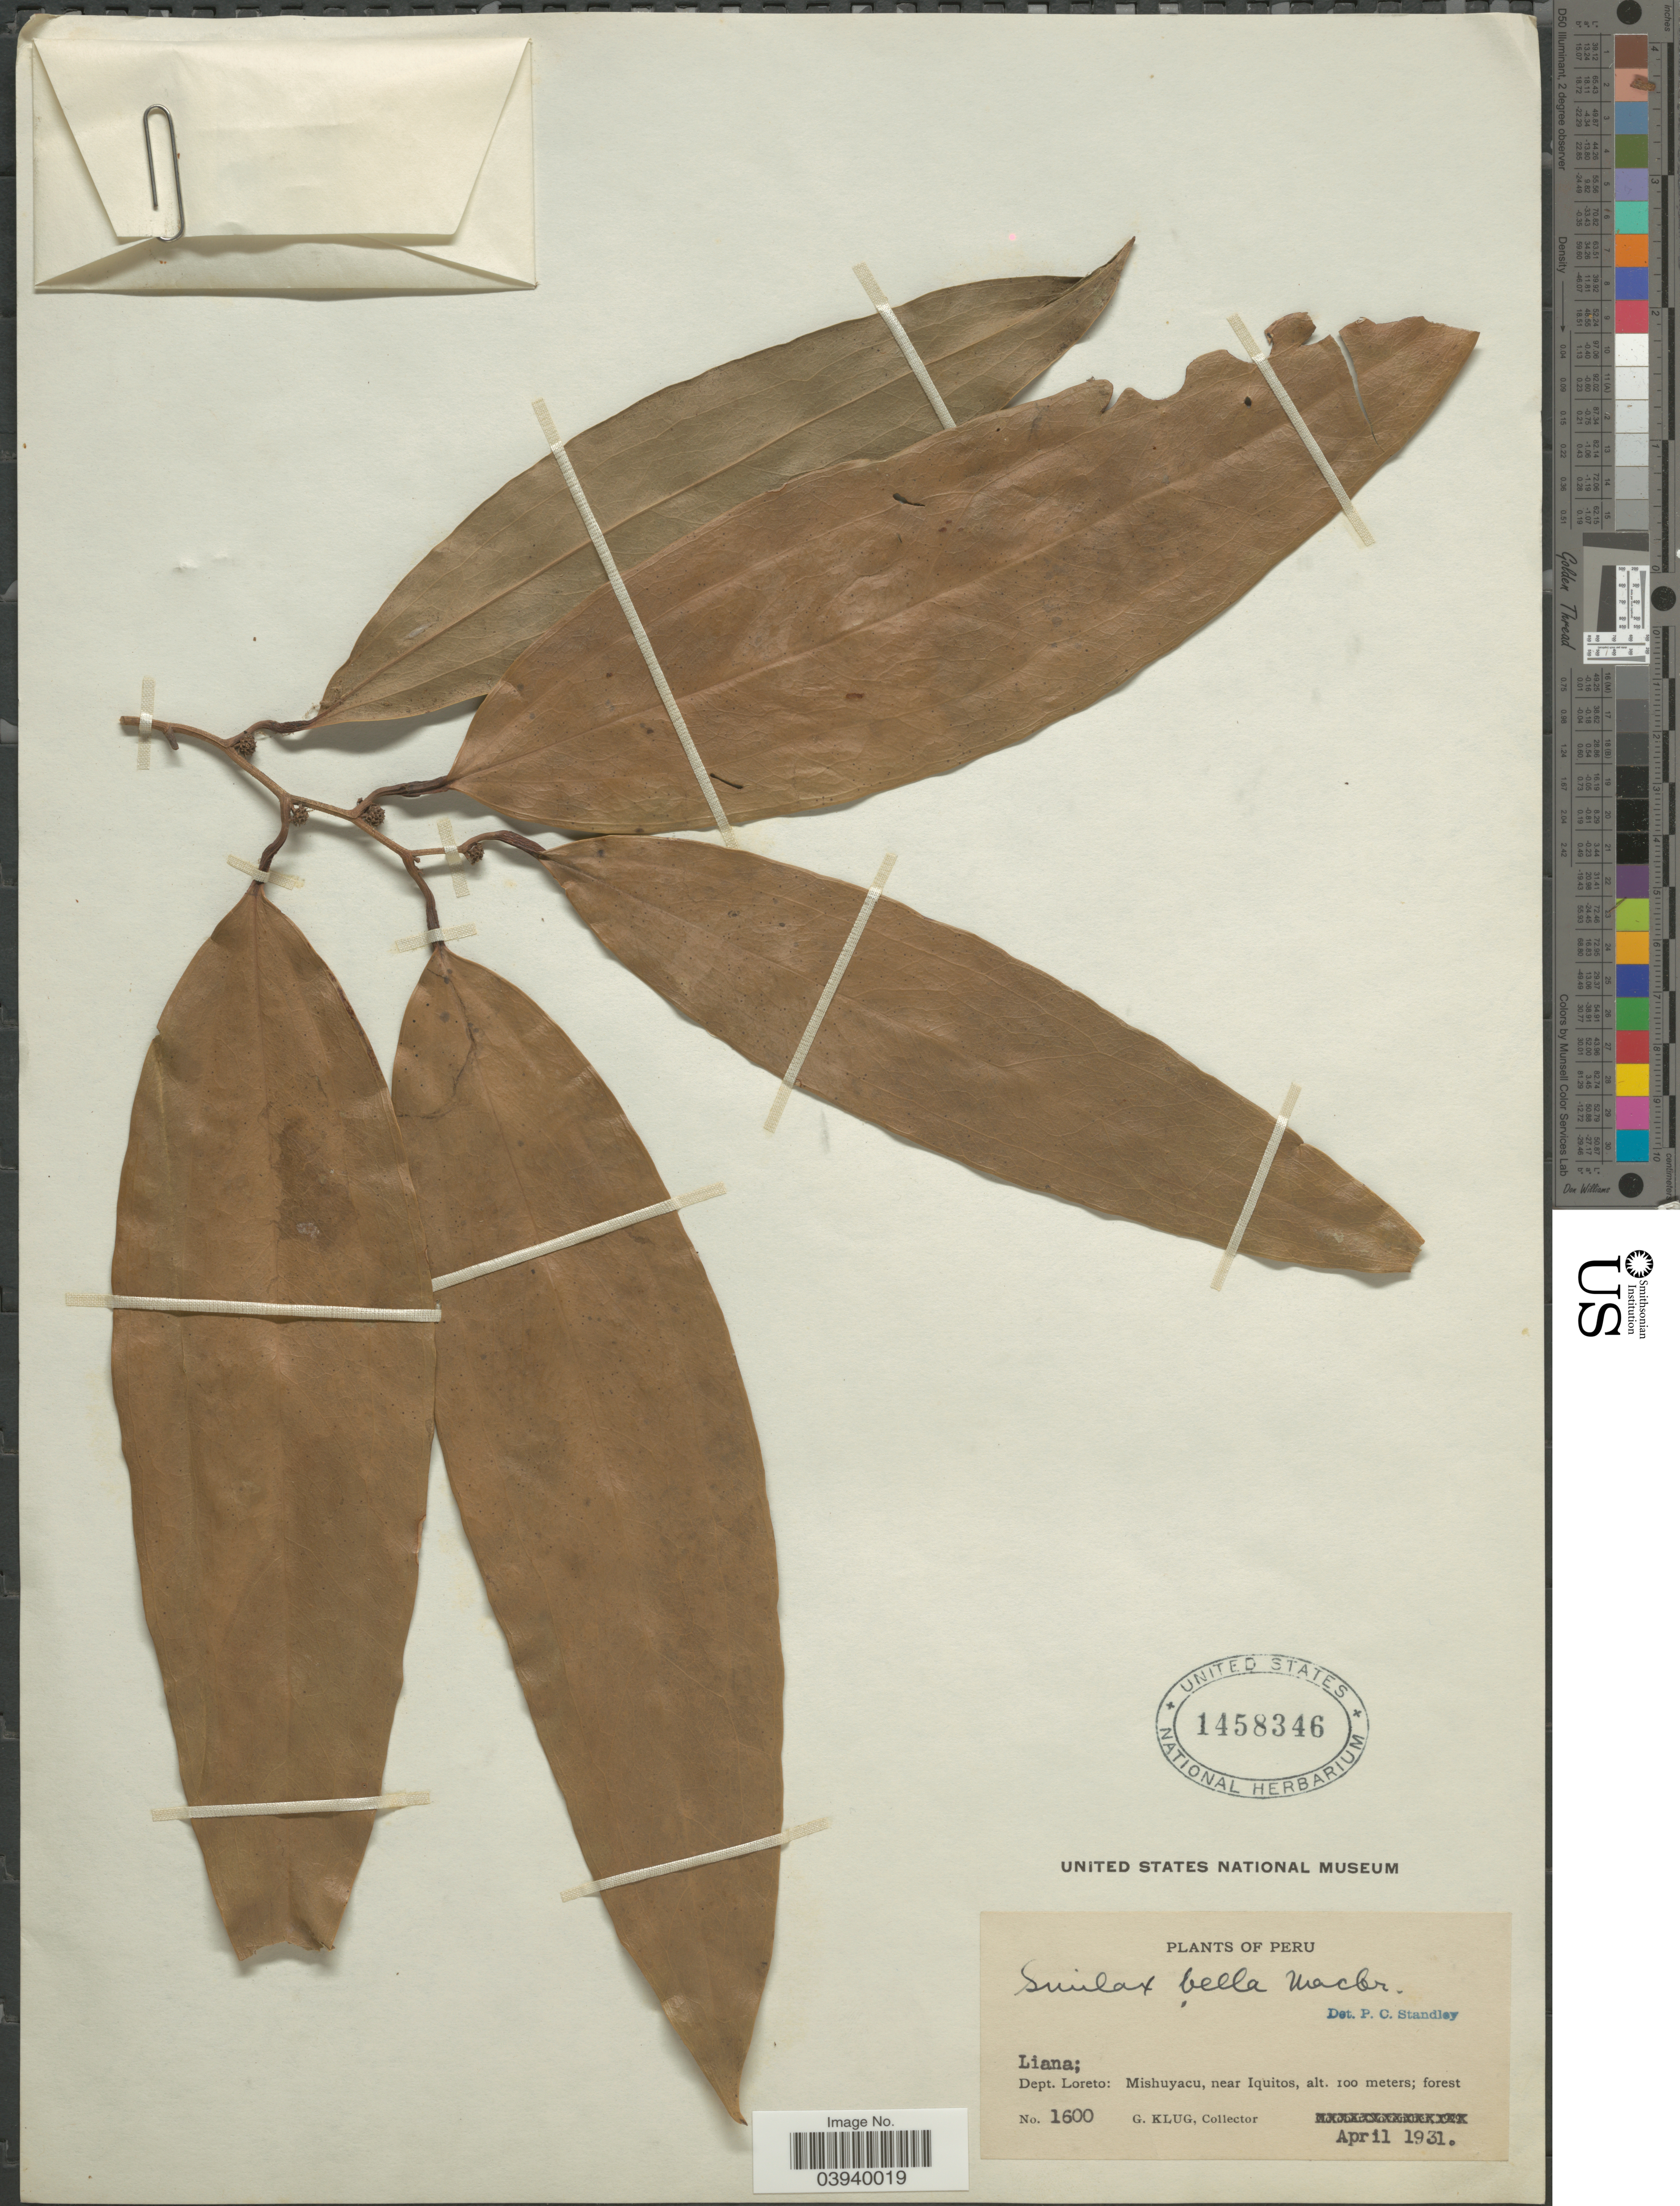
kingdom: Plantae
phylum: Tracheophyta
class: Liliopsida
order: Liliales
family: Smilacaceae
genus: Smilax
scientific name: Smilax bella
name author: J.F. Macbr.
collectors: G. Klug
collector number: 1600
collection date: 1931-04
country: Peru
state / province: Loreto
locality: Dept. Loreto: Mishuyacu, near Iquitos.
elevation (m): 100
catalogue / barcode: US 1458346